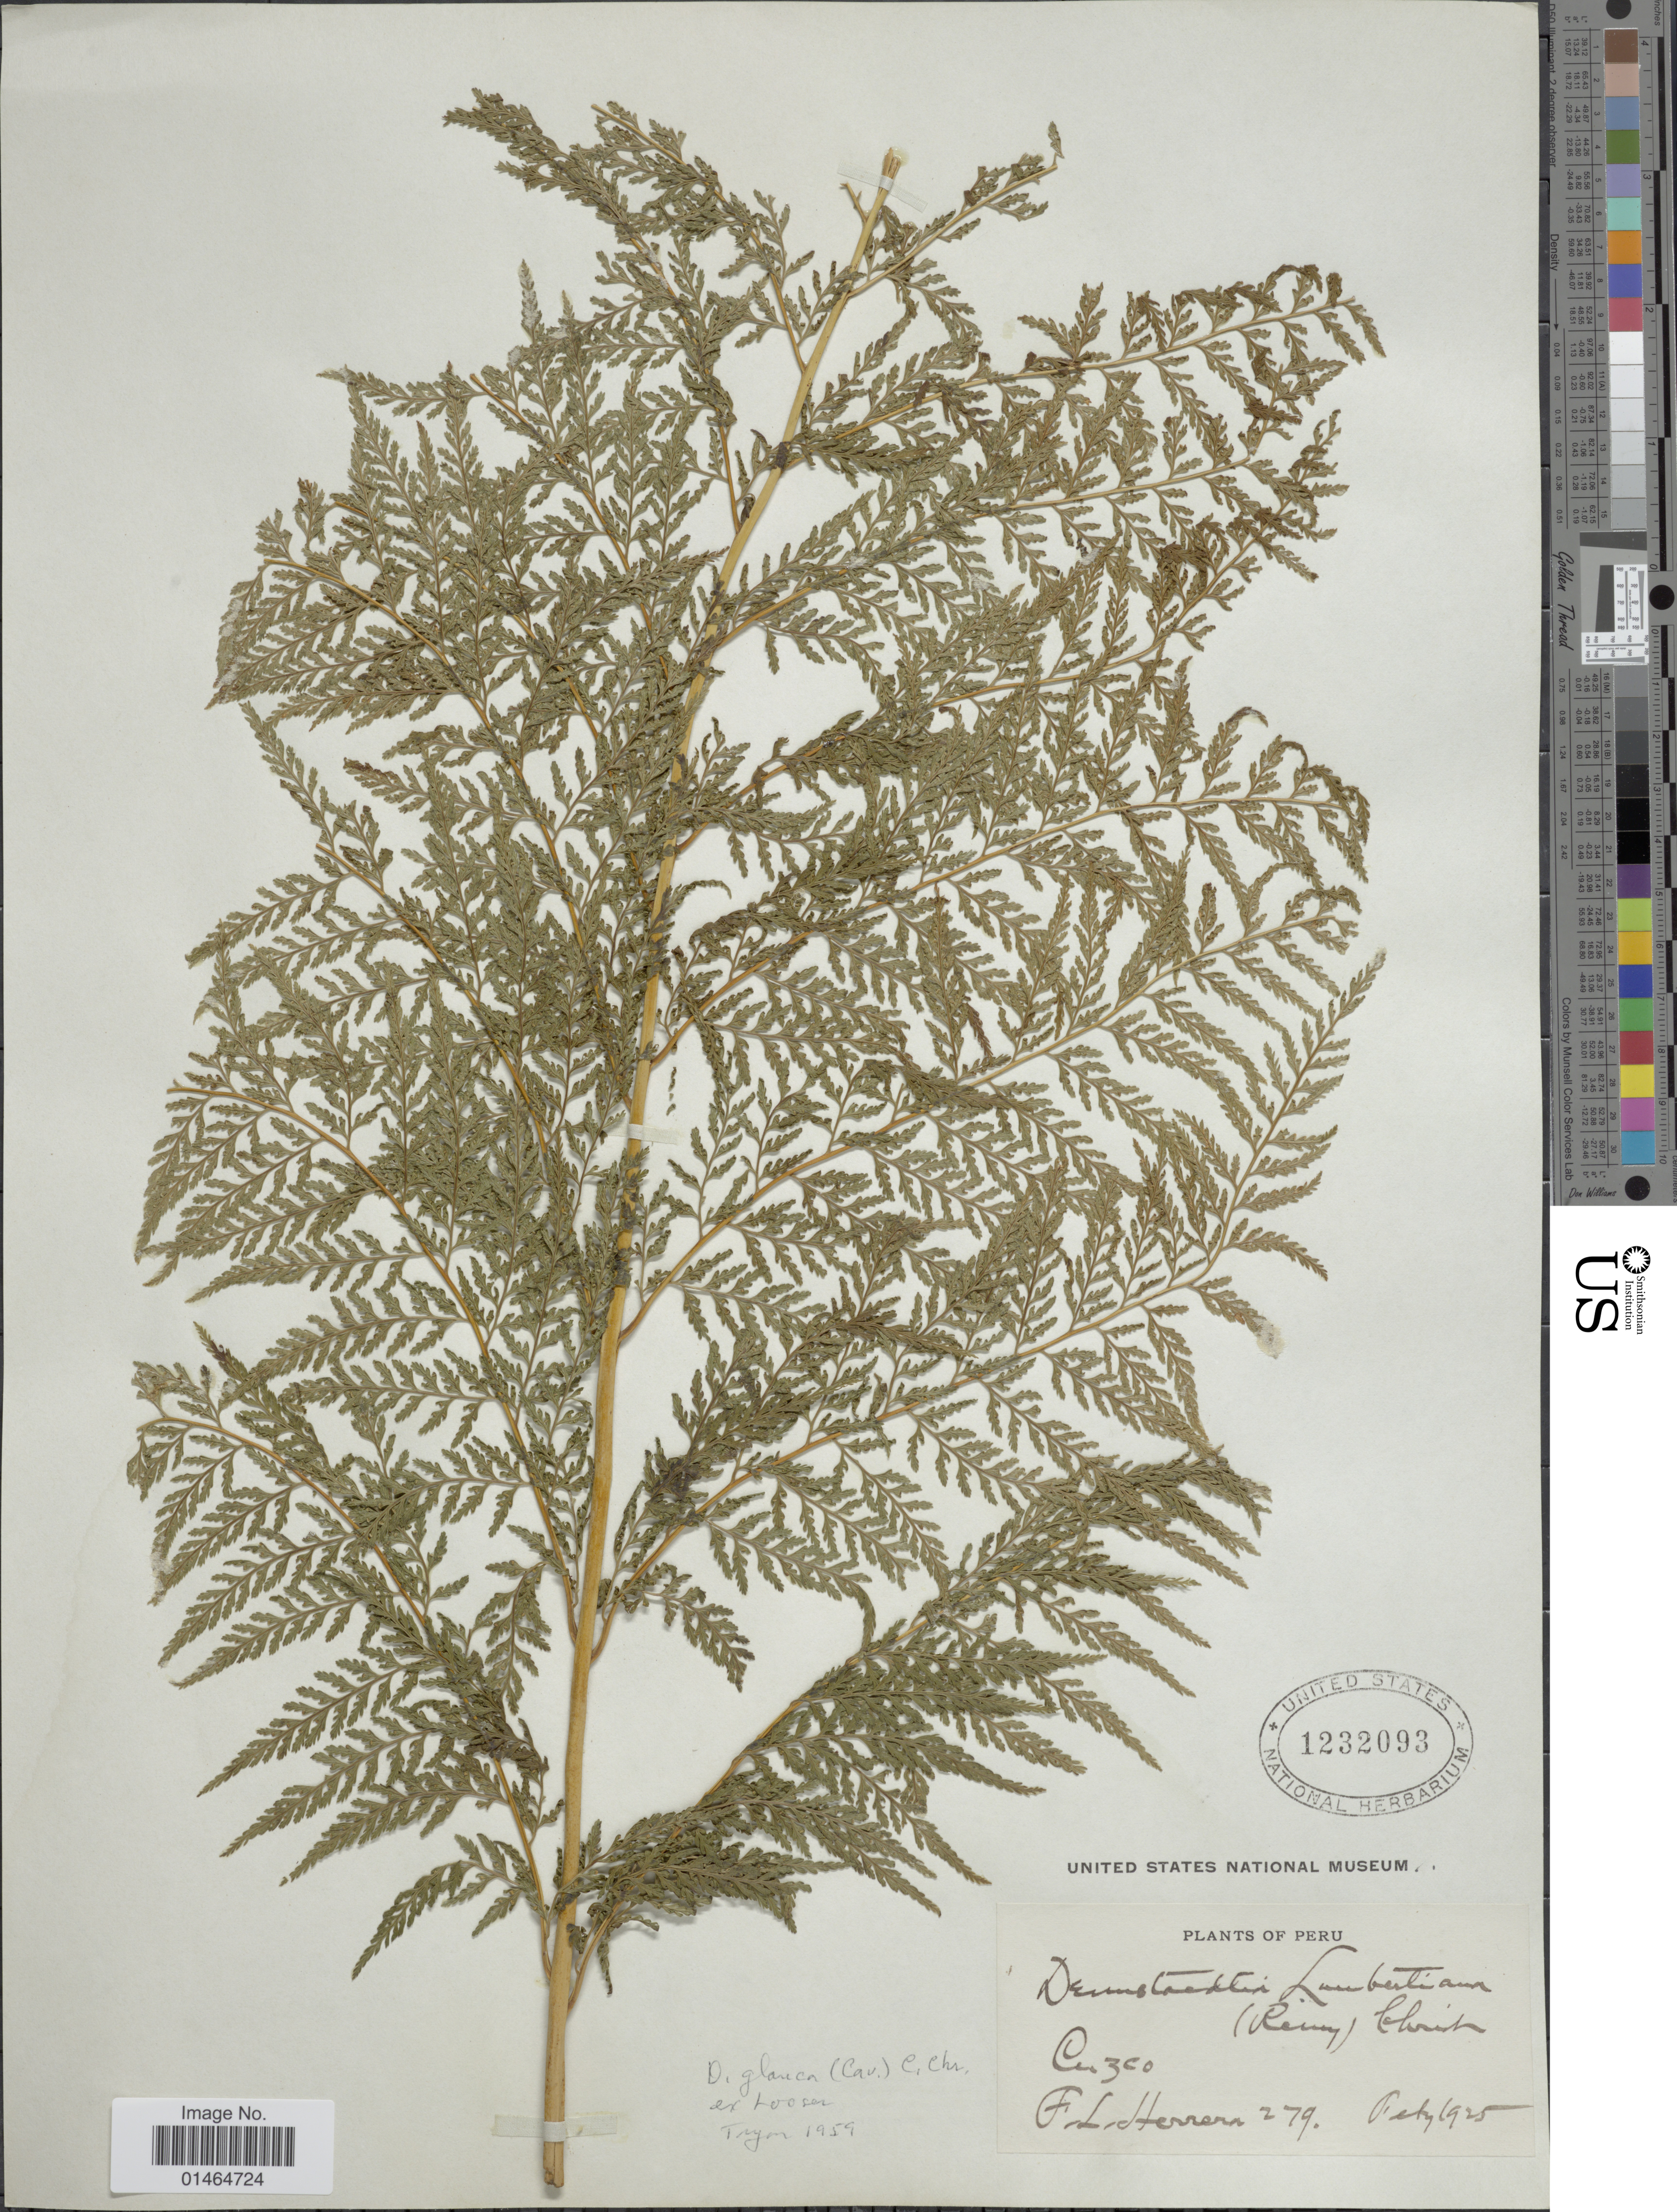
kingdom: Plantae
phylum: Tracheophyta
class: Polypodiopsida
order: Polypodiales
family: Dennstaedtiaceae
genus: Dennstaedtia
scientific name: Dennstaedtia glauca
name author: (Cav.) C. Chr.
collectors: F. L. Herrera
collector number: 279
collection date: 1925-02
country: Peru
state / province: Cusco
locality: Cuzco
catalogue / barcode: US 1232093